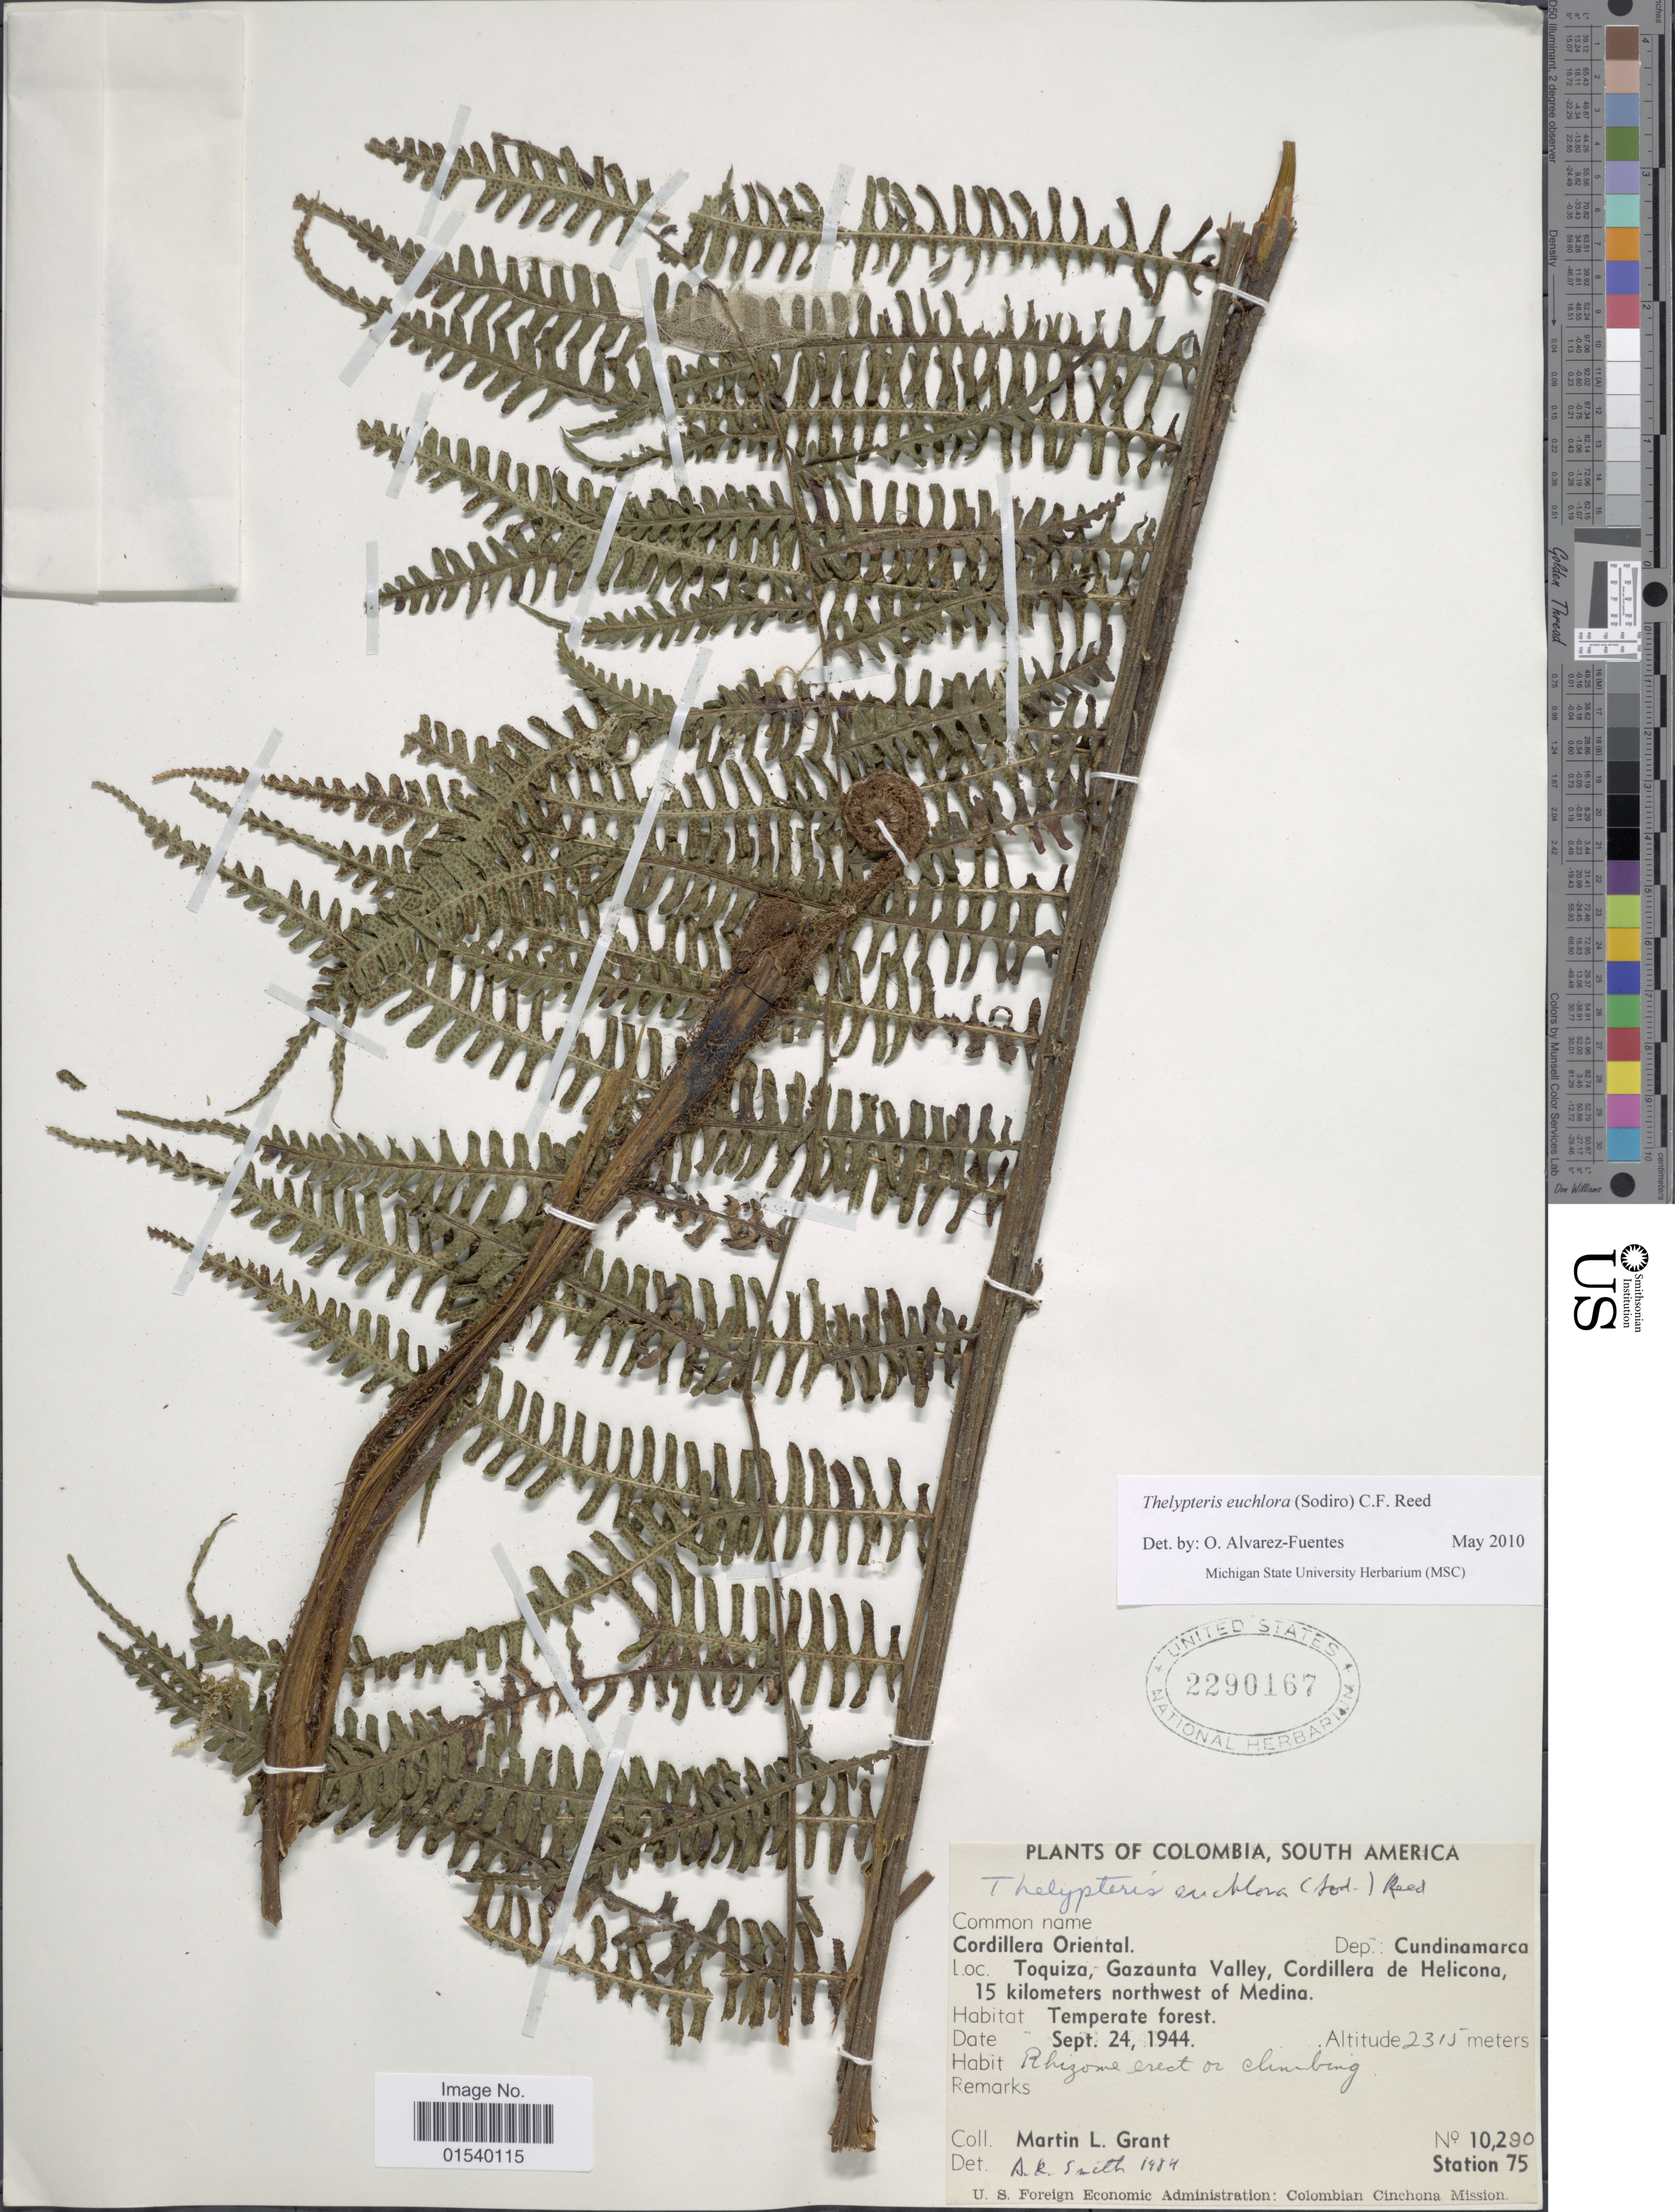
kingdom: Plantae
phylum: Tracheophyta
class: Polypodiopsida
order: Polypodiales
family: Thelypteridaceae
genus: Amauropelta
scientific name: Amauropelta euchlora (Sodiro) comb. nov., ined. 2015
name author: (Sodiro)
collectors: M. L. Grant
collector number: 10290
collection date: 1944-09-24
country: Colombia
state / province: Cundinamarca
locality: Cordillera Oriental, Dep. Cundinamarca, Toquiza, Gazaunta Valley, Cordillera de Helicona, 15 kilometers northwest of Medina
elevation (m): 2315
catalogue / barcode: US 2290167